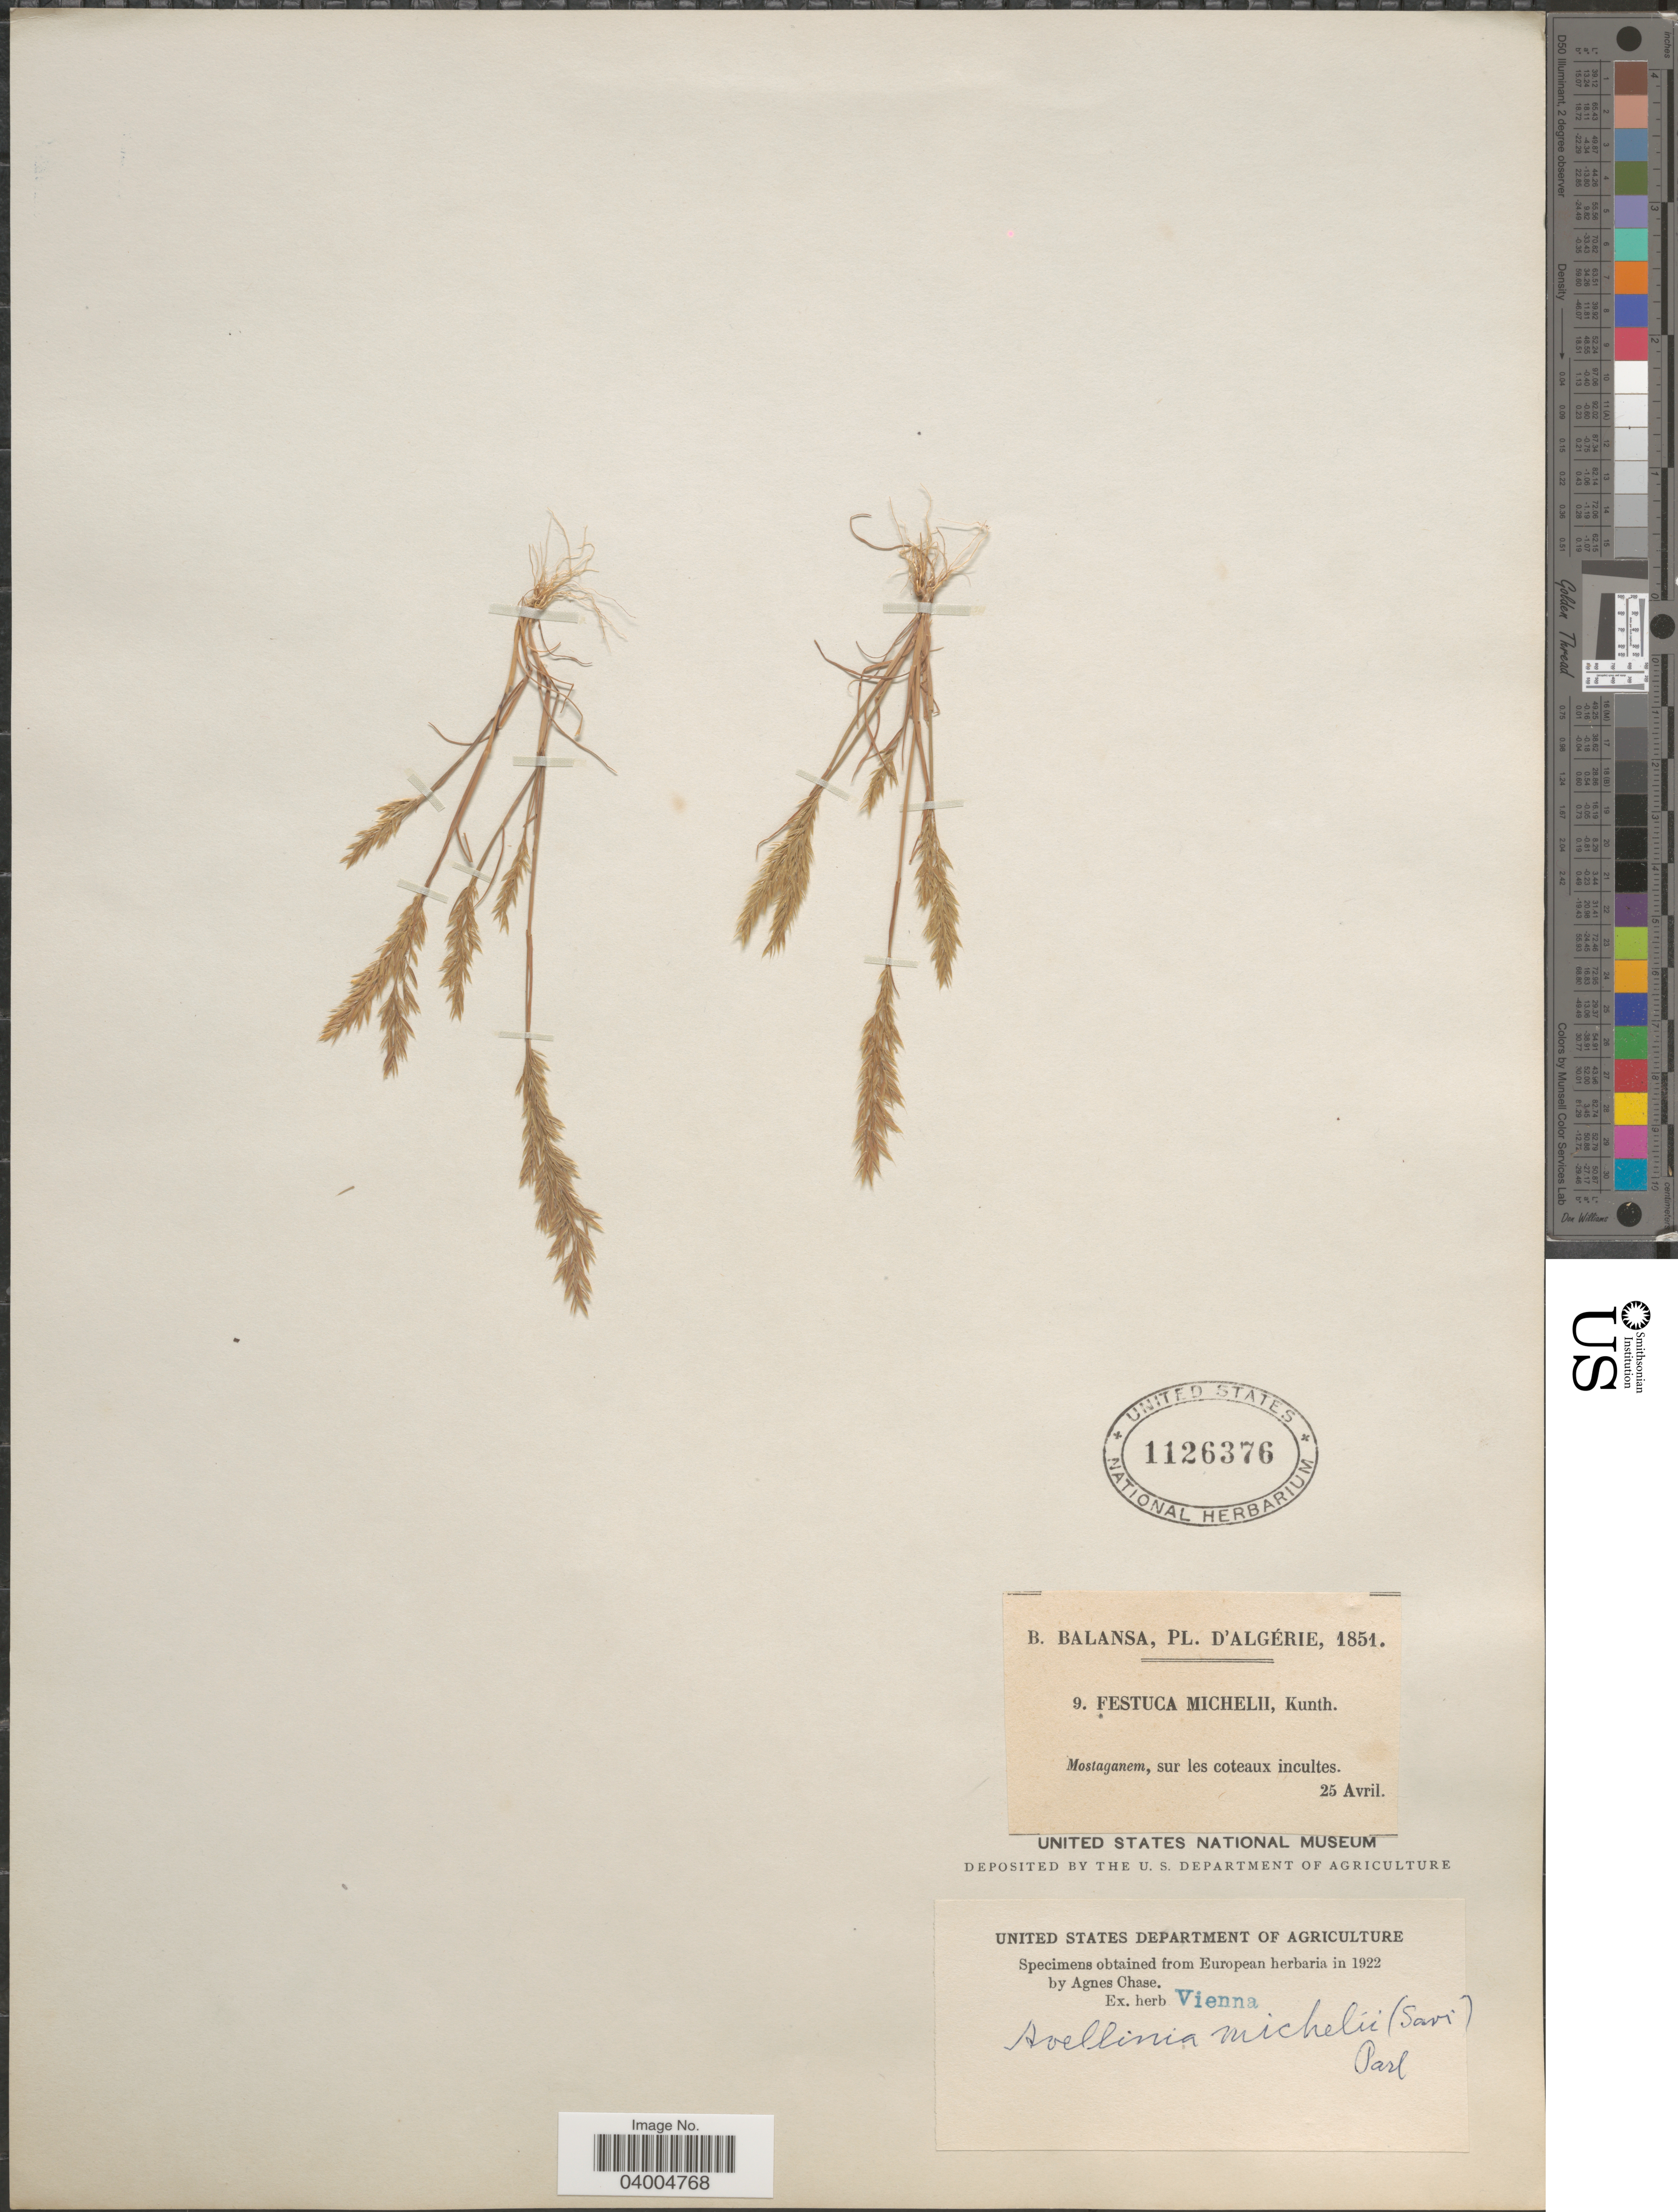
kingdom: Plantae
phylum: Tracheophyta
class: Liliopsida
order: Poales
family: Poaceae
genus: Avellinia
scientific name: Avellinia michelii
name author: (Savi) Parl.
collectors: B. Balansa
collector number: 9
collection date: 1851-04-25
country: Algeria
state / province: Mostaganem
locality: Sur les coteaux incultes.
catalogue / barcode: US 1126376